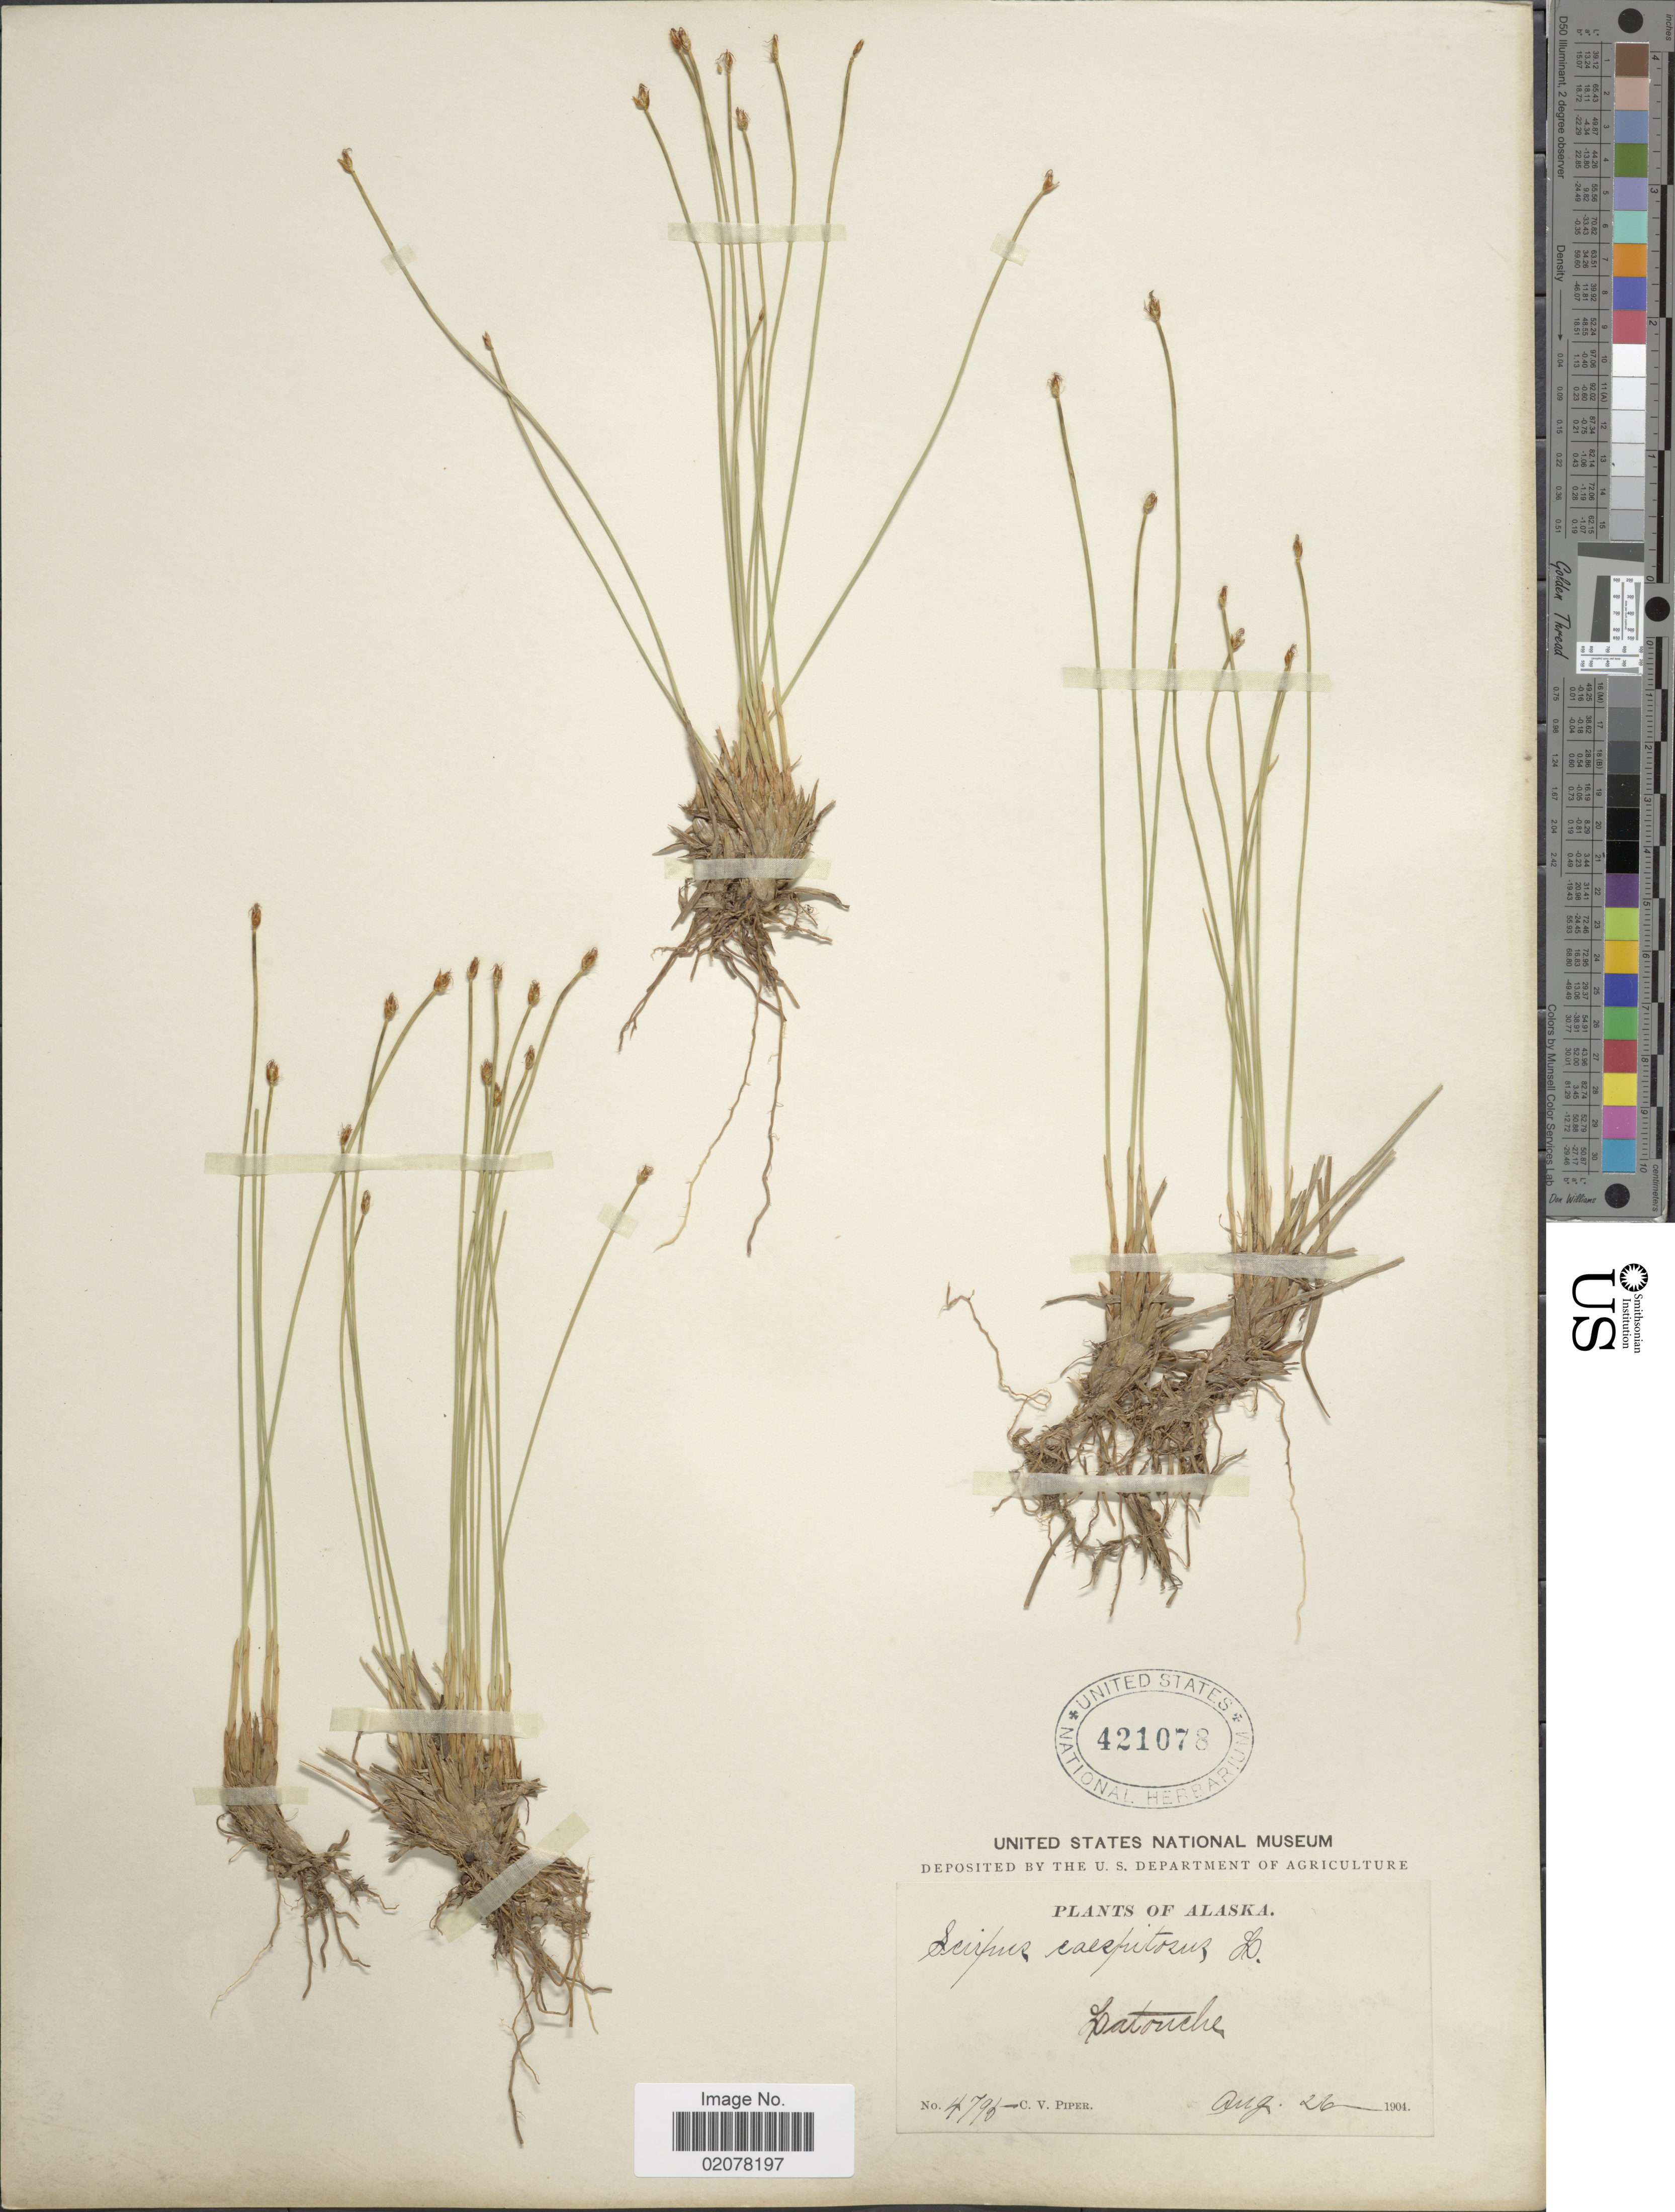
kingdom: Plantae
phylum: Tracheophyta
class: Liliopsida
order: Poales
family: Cyperaceae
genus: Trichophorum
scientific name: Trichophorum cespitosum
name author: (L.) Hartm.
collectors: C. V. Piper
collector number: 4796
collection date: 1904-08-26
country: United States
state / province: Alaska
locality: Latouche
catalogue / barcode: US 421078